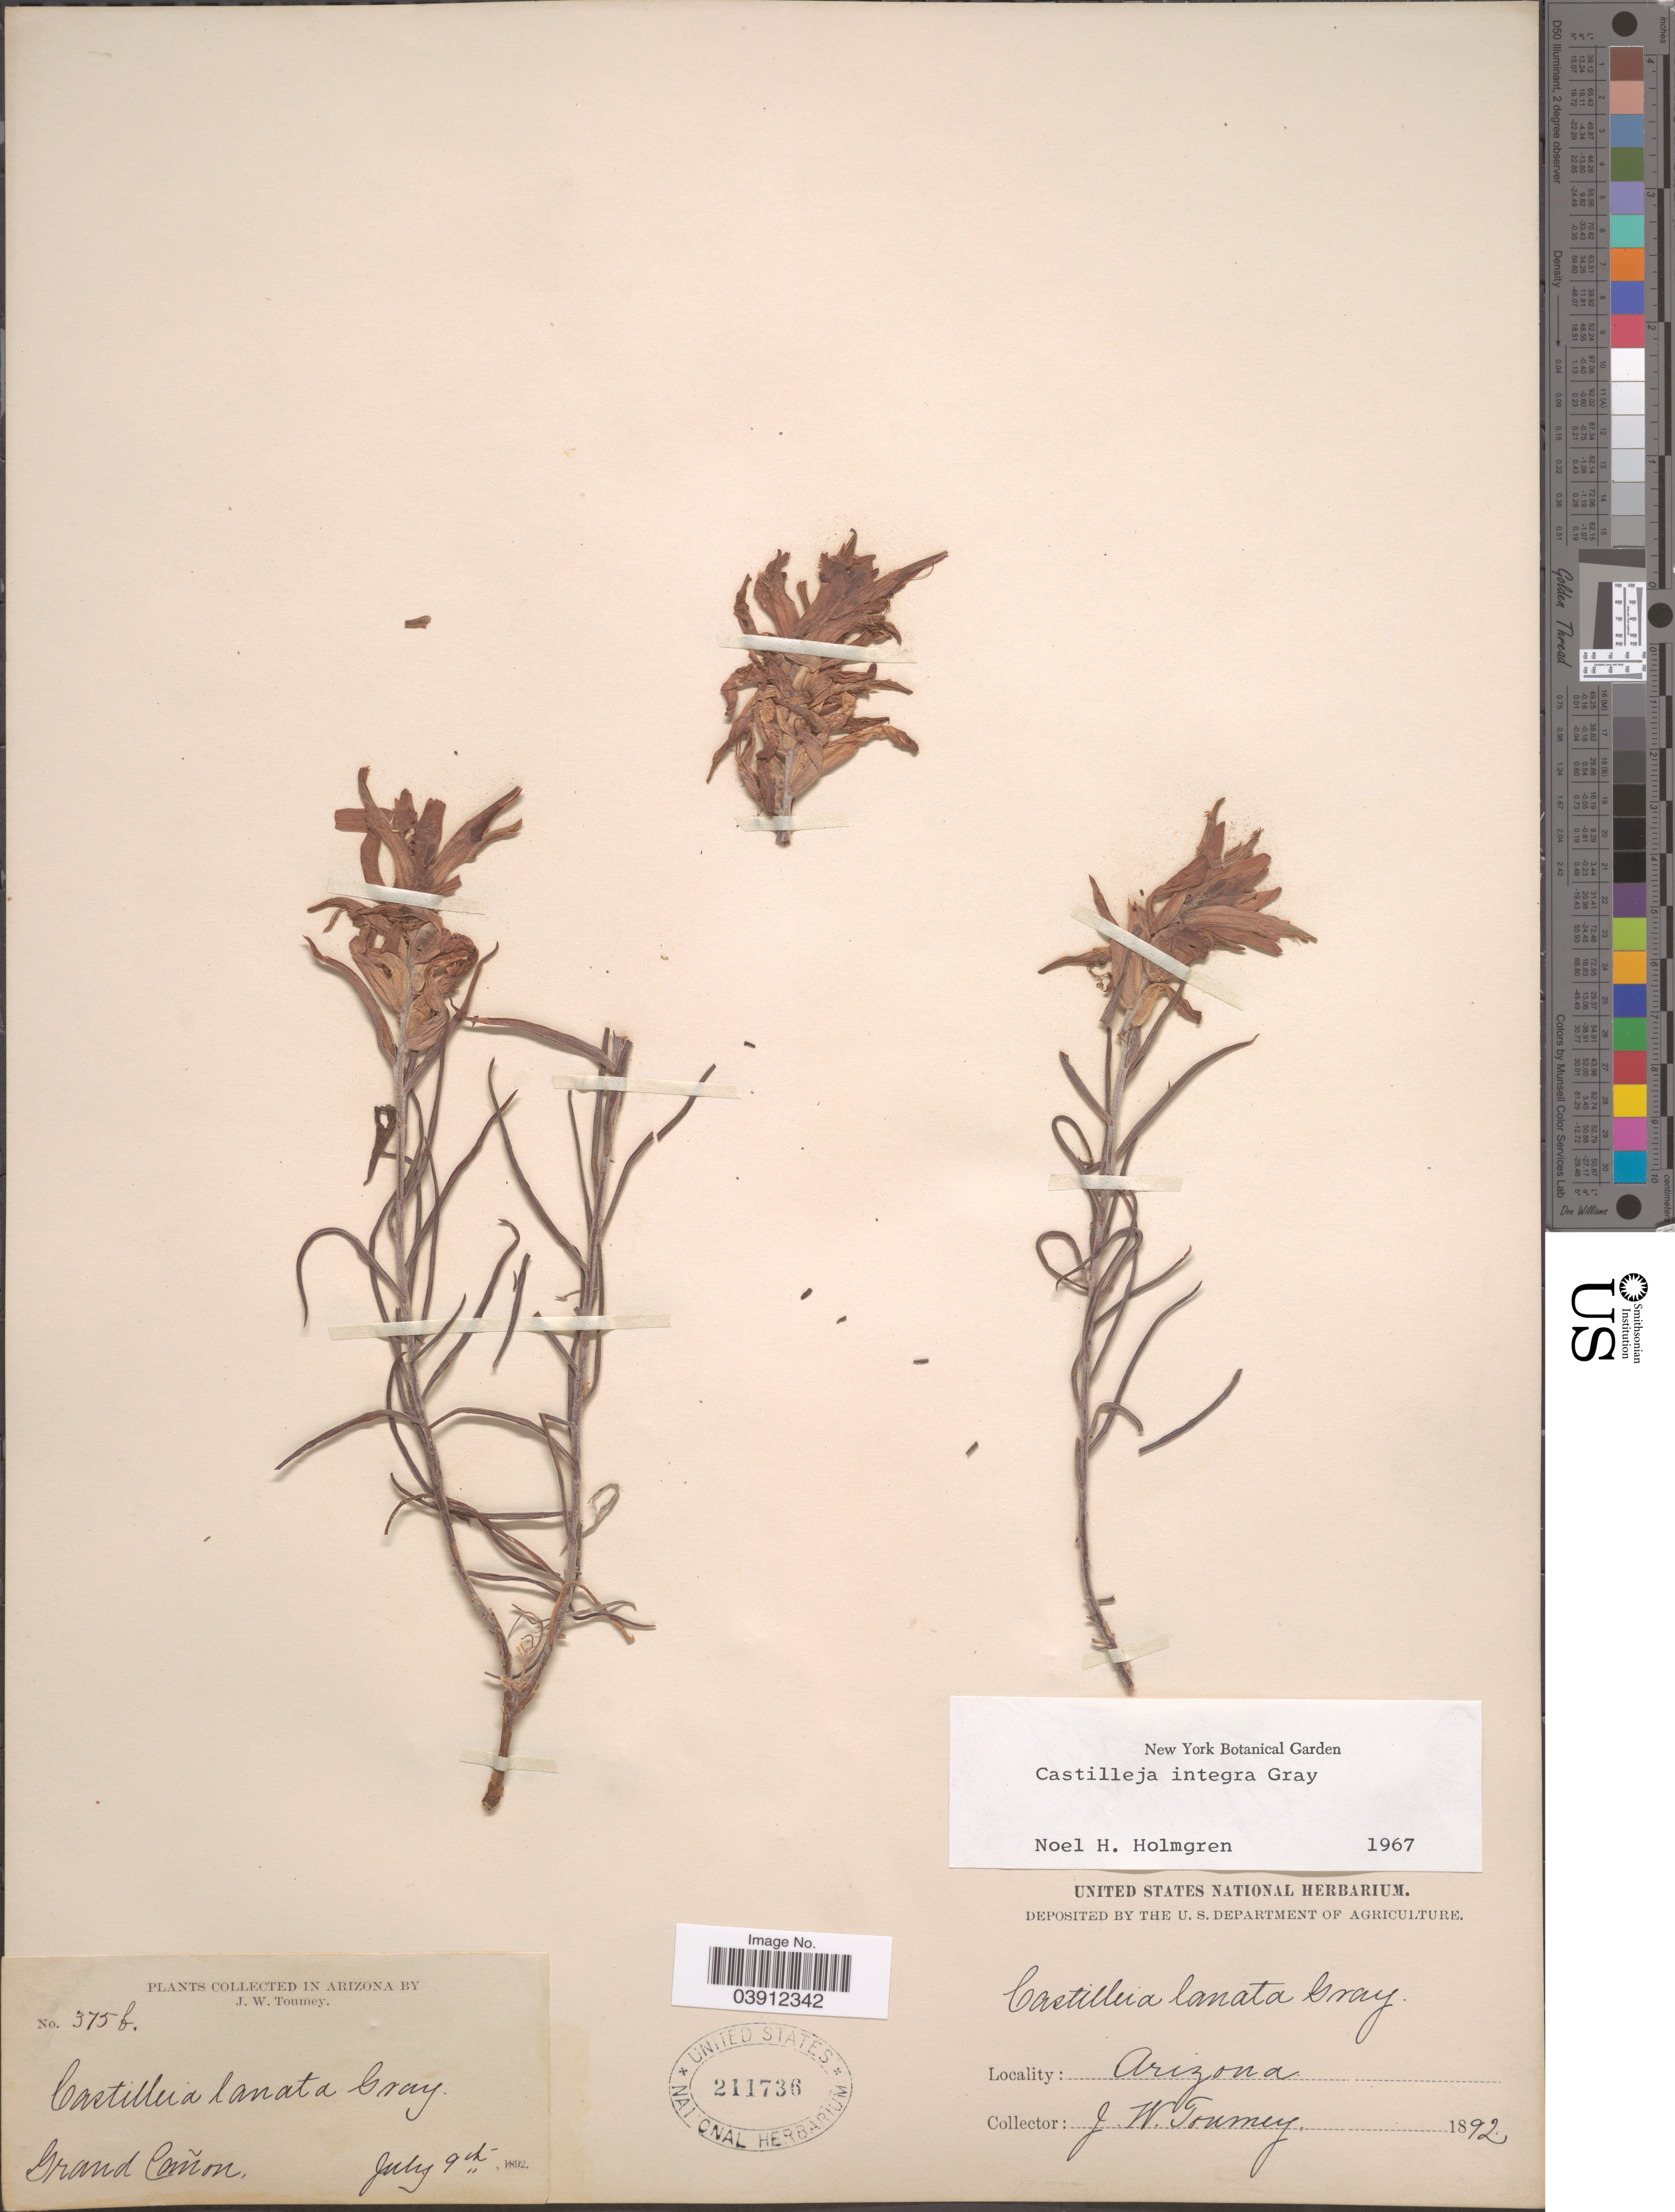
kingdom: Plantae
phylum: Tracheophyta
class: Magnoliopsida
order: Lamiales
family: Orobanchaceae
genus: Castilleja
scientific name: Castilleja integra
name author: A. Gray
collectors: J. W. Toumey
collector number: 375b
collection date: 1892-07-09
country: United States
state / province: Arizona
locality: Grand Cañon.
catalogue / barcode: US 211736